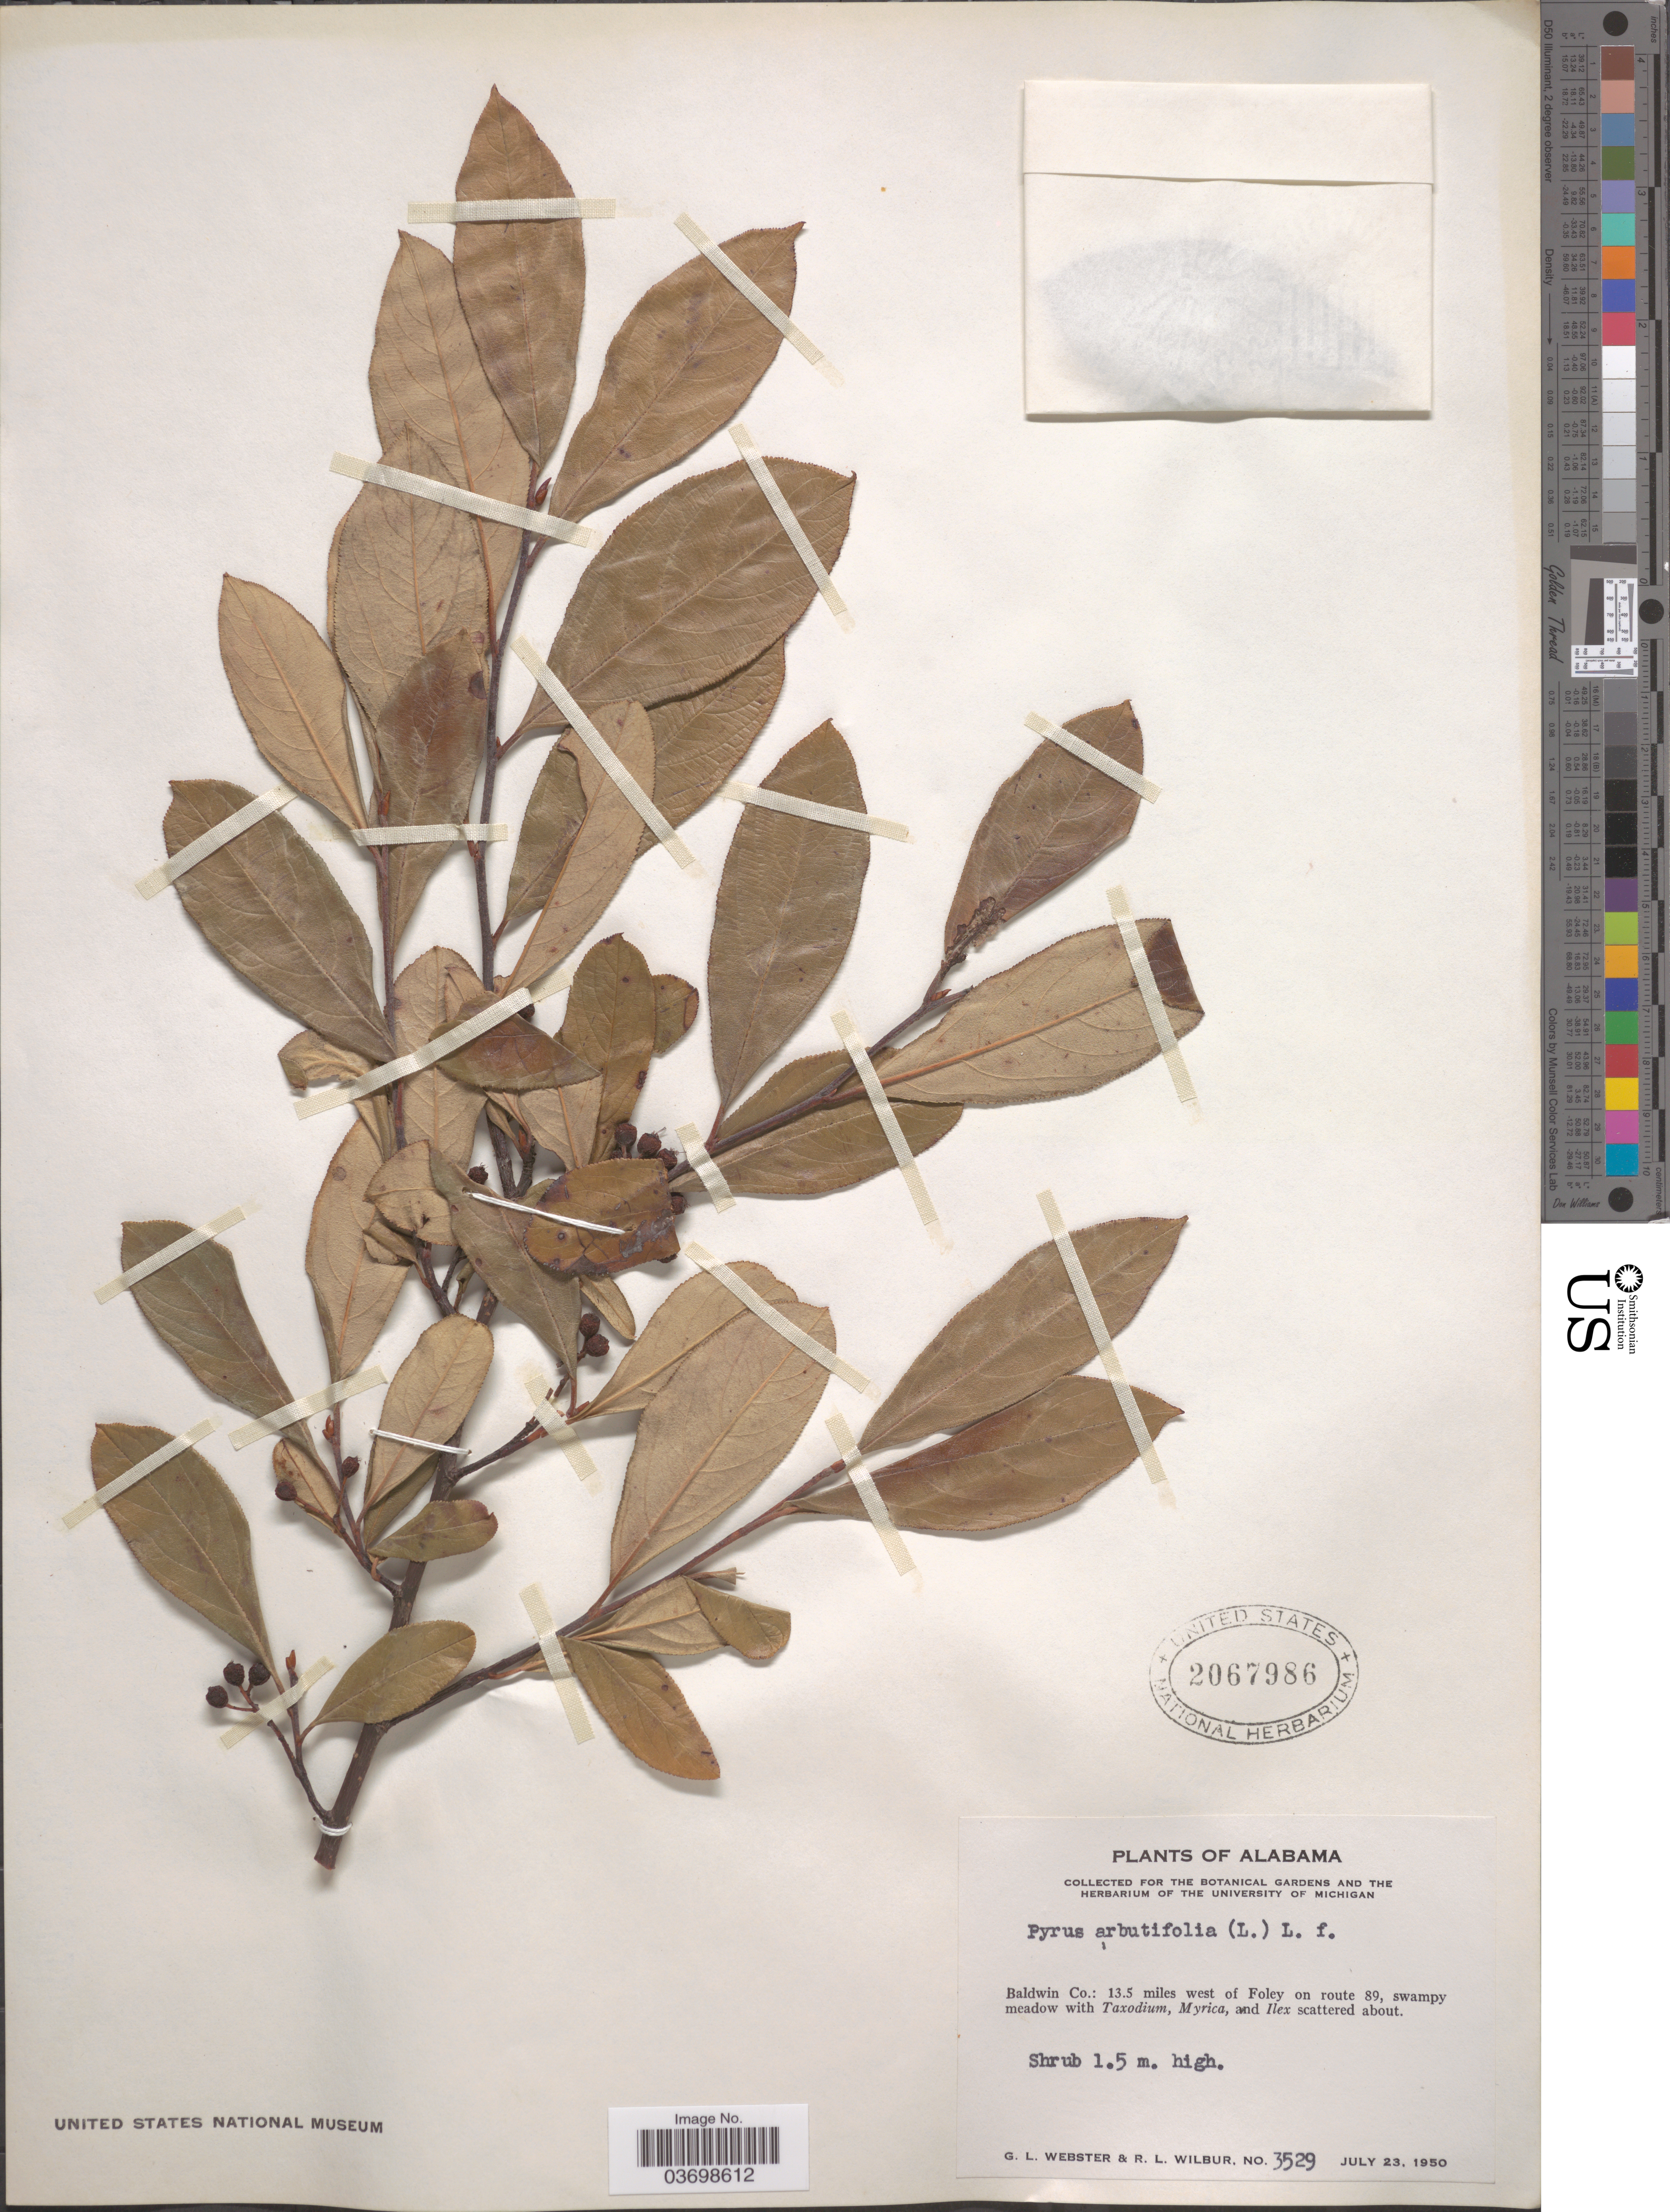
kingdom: Plantae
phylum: Tracheophyta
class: Magnoliopsida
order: Rosales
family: Rosaceae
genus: Aronia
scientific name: Aronia arbutifolia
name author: (L.) Pers.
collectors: G. L. Webster & R. L. Wilbur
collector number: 3529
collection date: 1950-07-23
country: United States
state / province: Alabama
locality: Baldwin Co.: 13.5 miles west of Foley on route 89.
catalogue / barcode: US 2067986